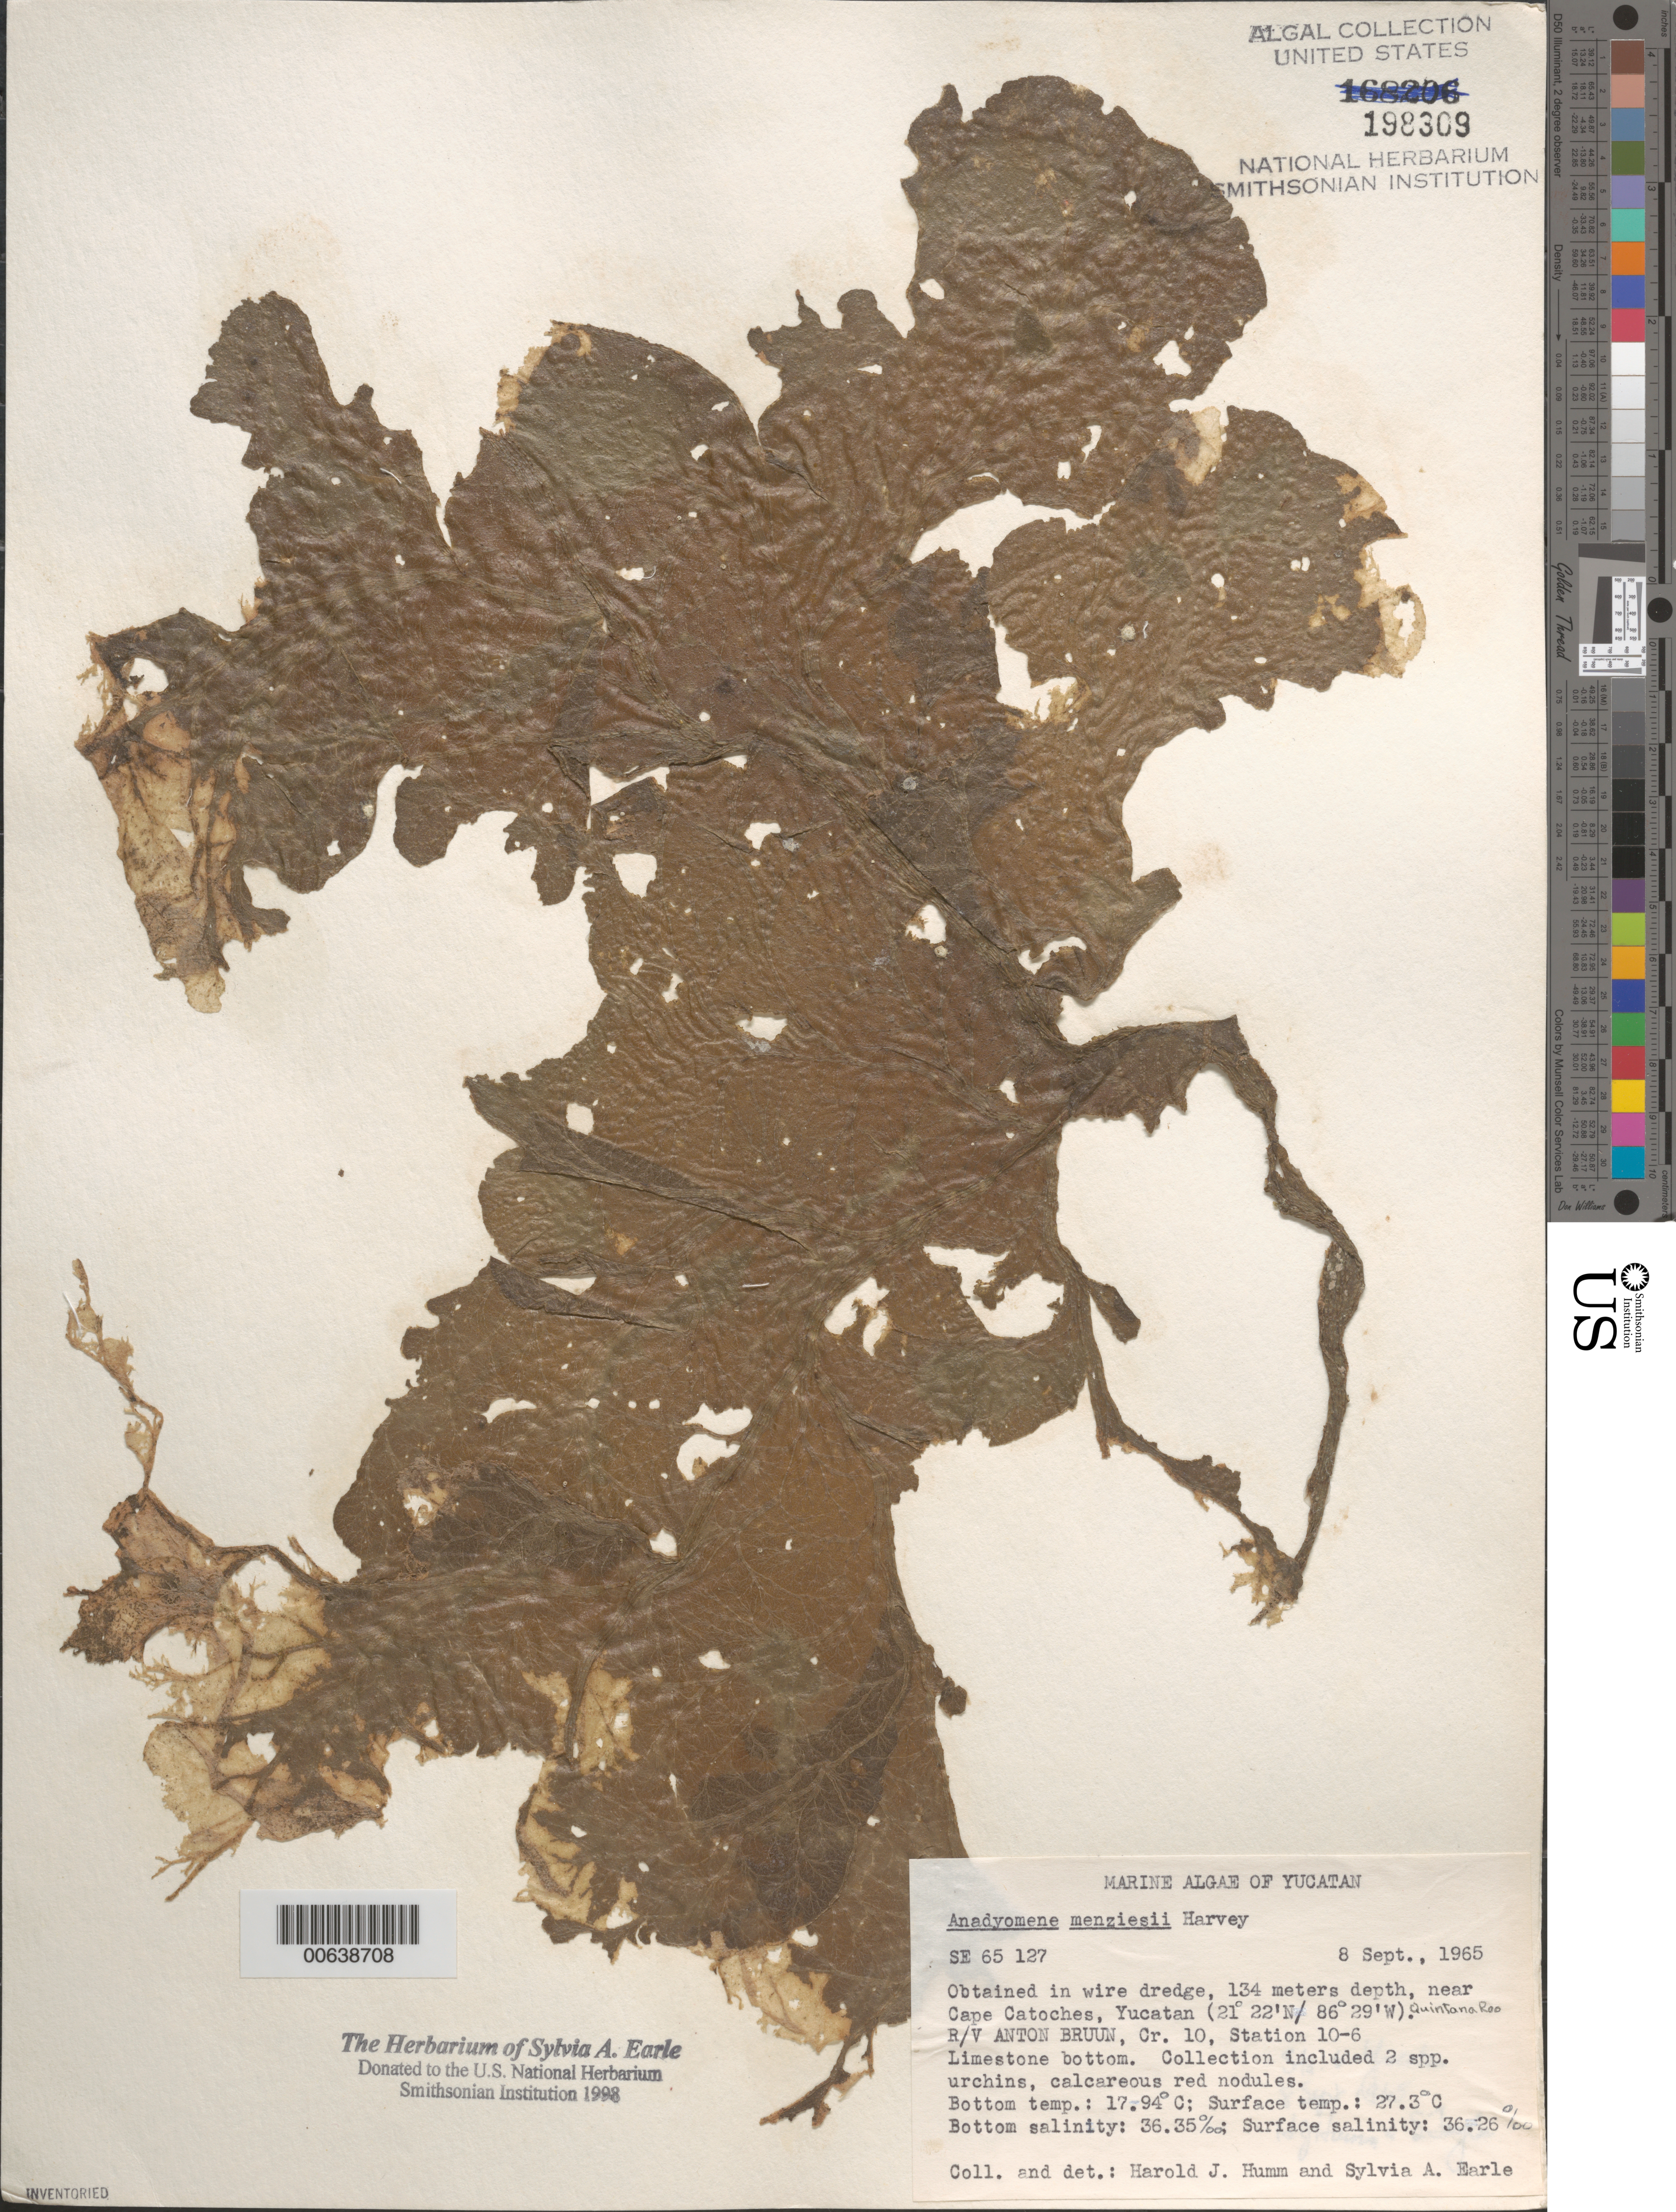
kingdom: Plantae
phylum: Chlorophyta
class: Ulvophyceae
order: Cladophorales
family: Anadyomenaceae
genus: Anadyomene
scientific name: Anadyomene menziesii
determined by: Humm, Harold J.; Earle, S. A.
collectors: S. A. Earle & H. J. Humm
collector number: Se 65127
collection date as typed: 08 Sep 1965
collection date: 1965-09-08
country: Mexico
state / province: Quintana Roo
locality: Yucatan Peninsula, near Cape Catoches, Campeche Banks, Caribbean Sea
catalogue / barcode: US 198309